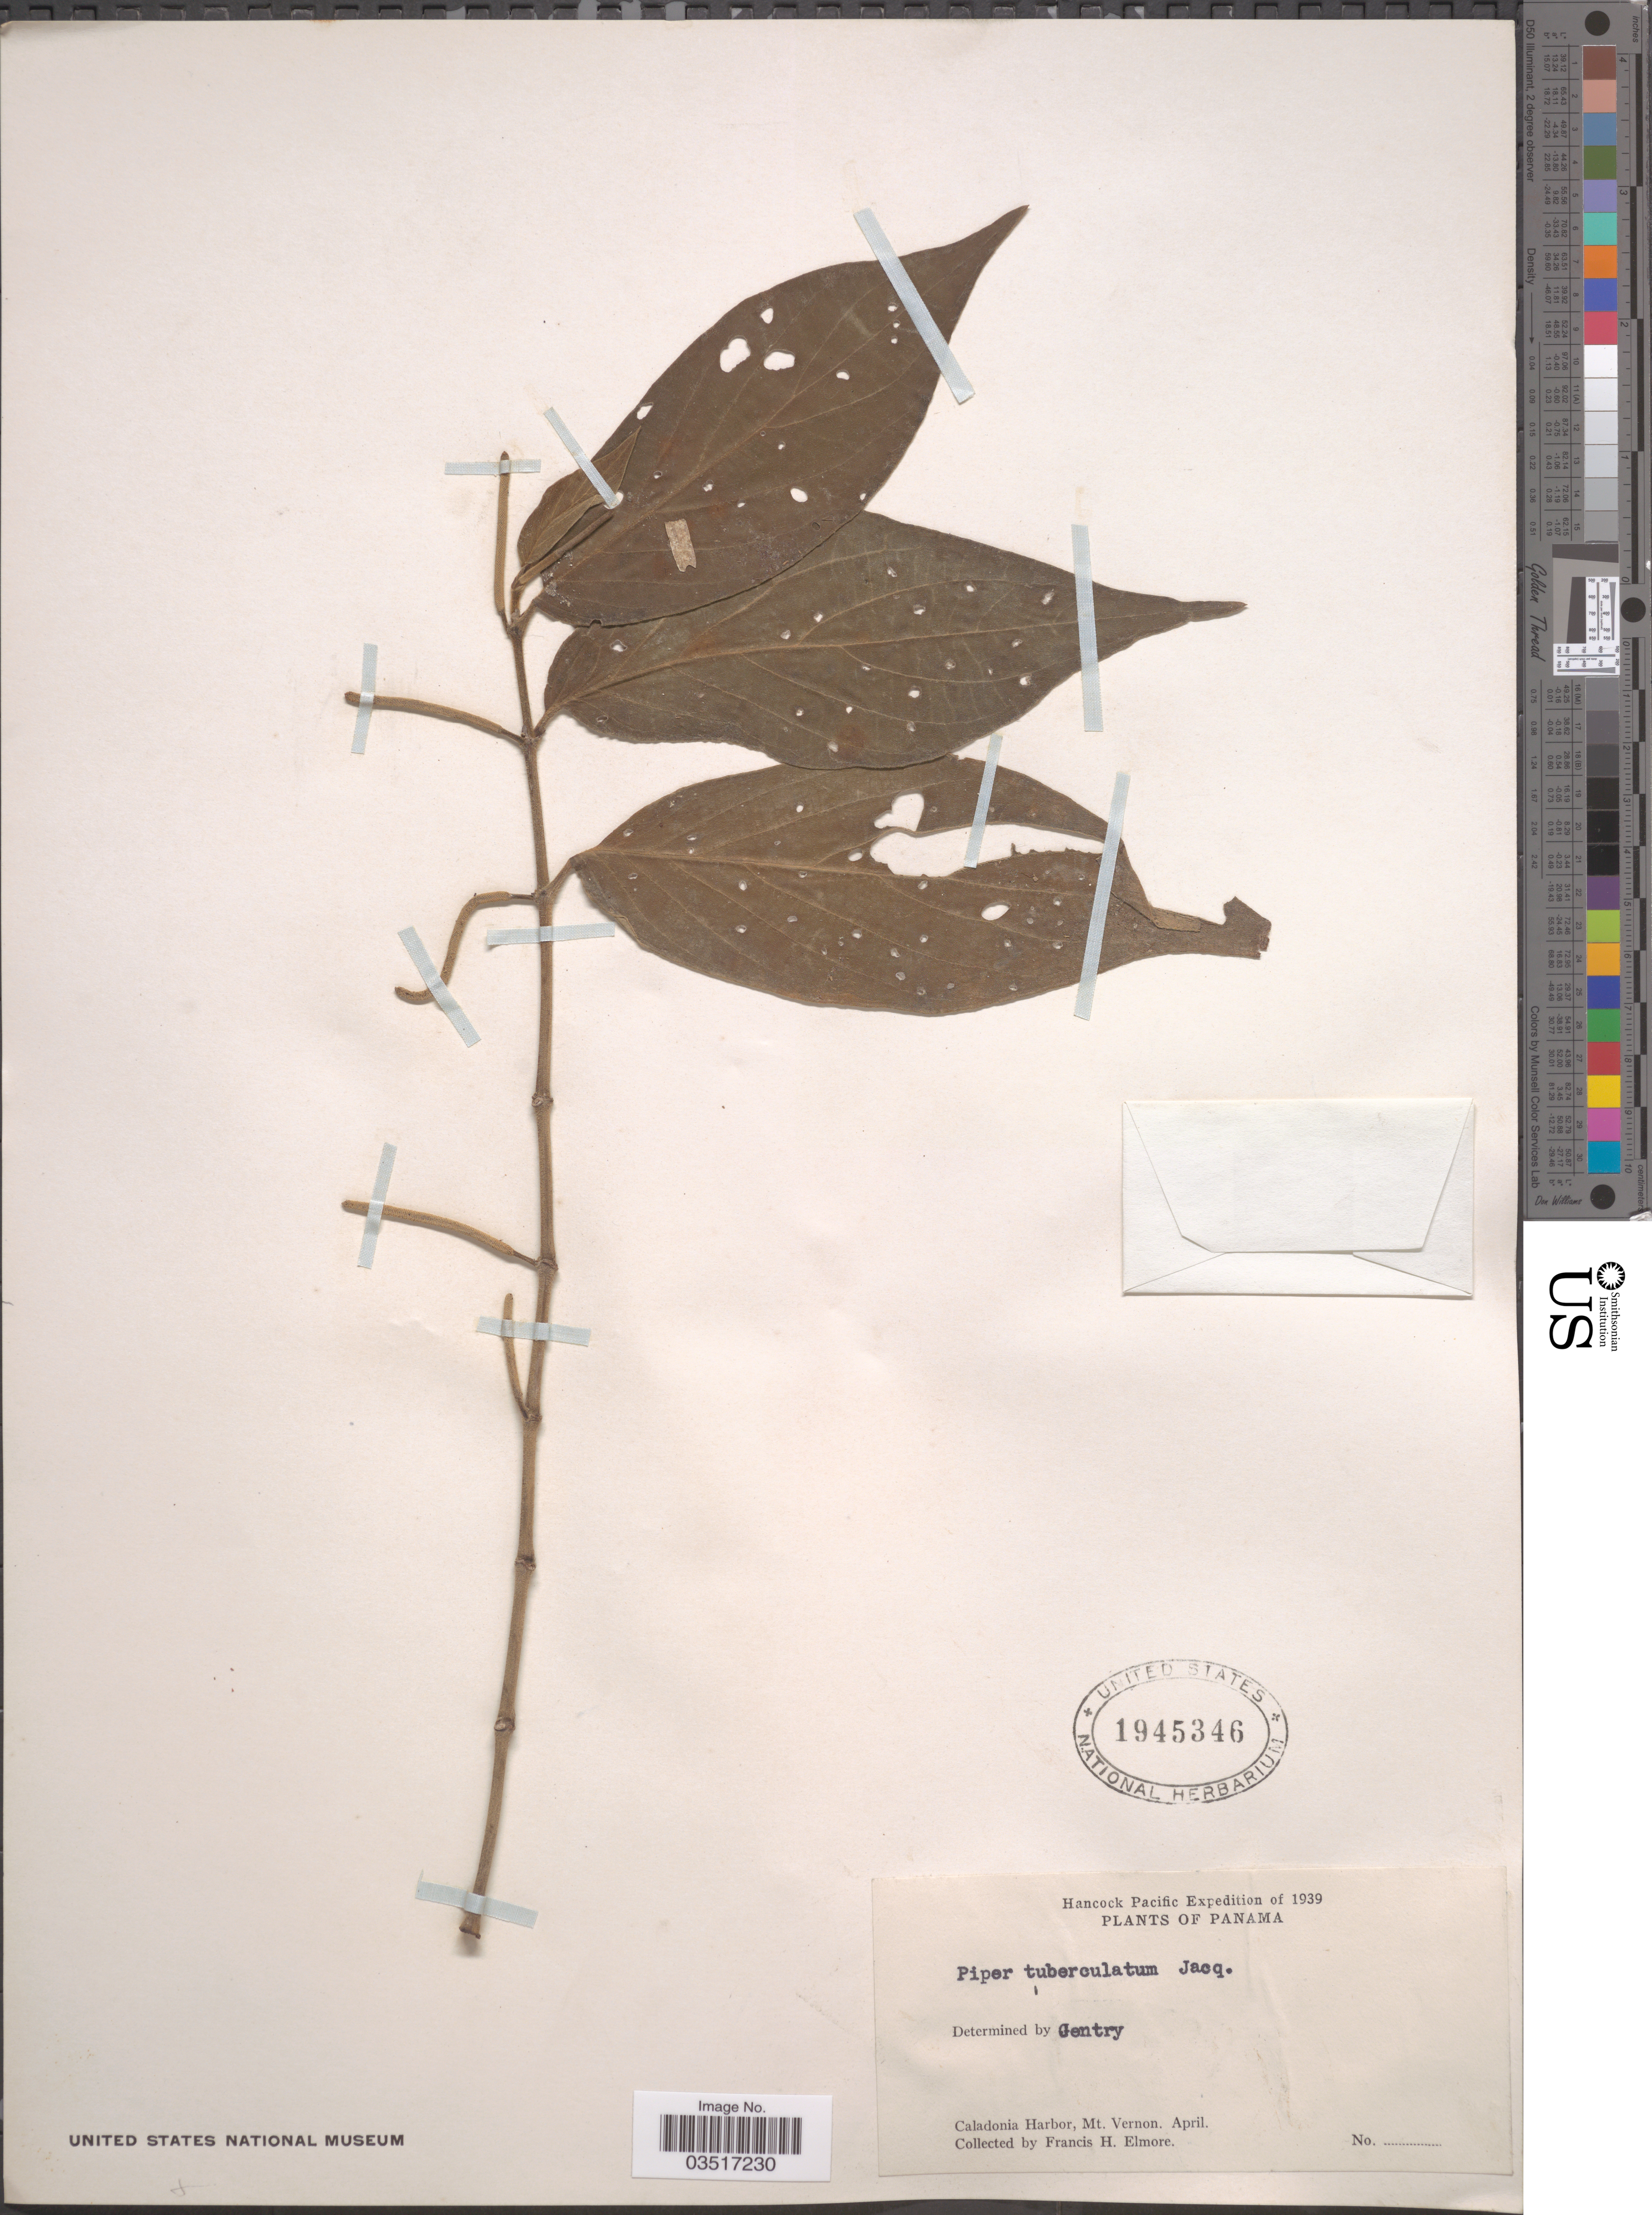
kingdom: Plantae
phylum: Tracheophyta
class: Magnoliopsida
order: Piperales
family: Piperaceae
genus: Piper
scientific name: Piper tuberculatum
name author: Jacq.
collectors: F. H. Elmore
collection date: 1939-04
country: Panama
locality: Caladonia Harbor, Mt. Vernon.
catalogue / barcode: US 1945346